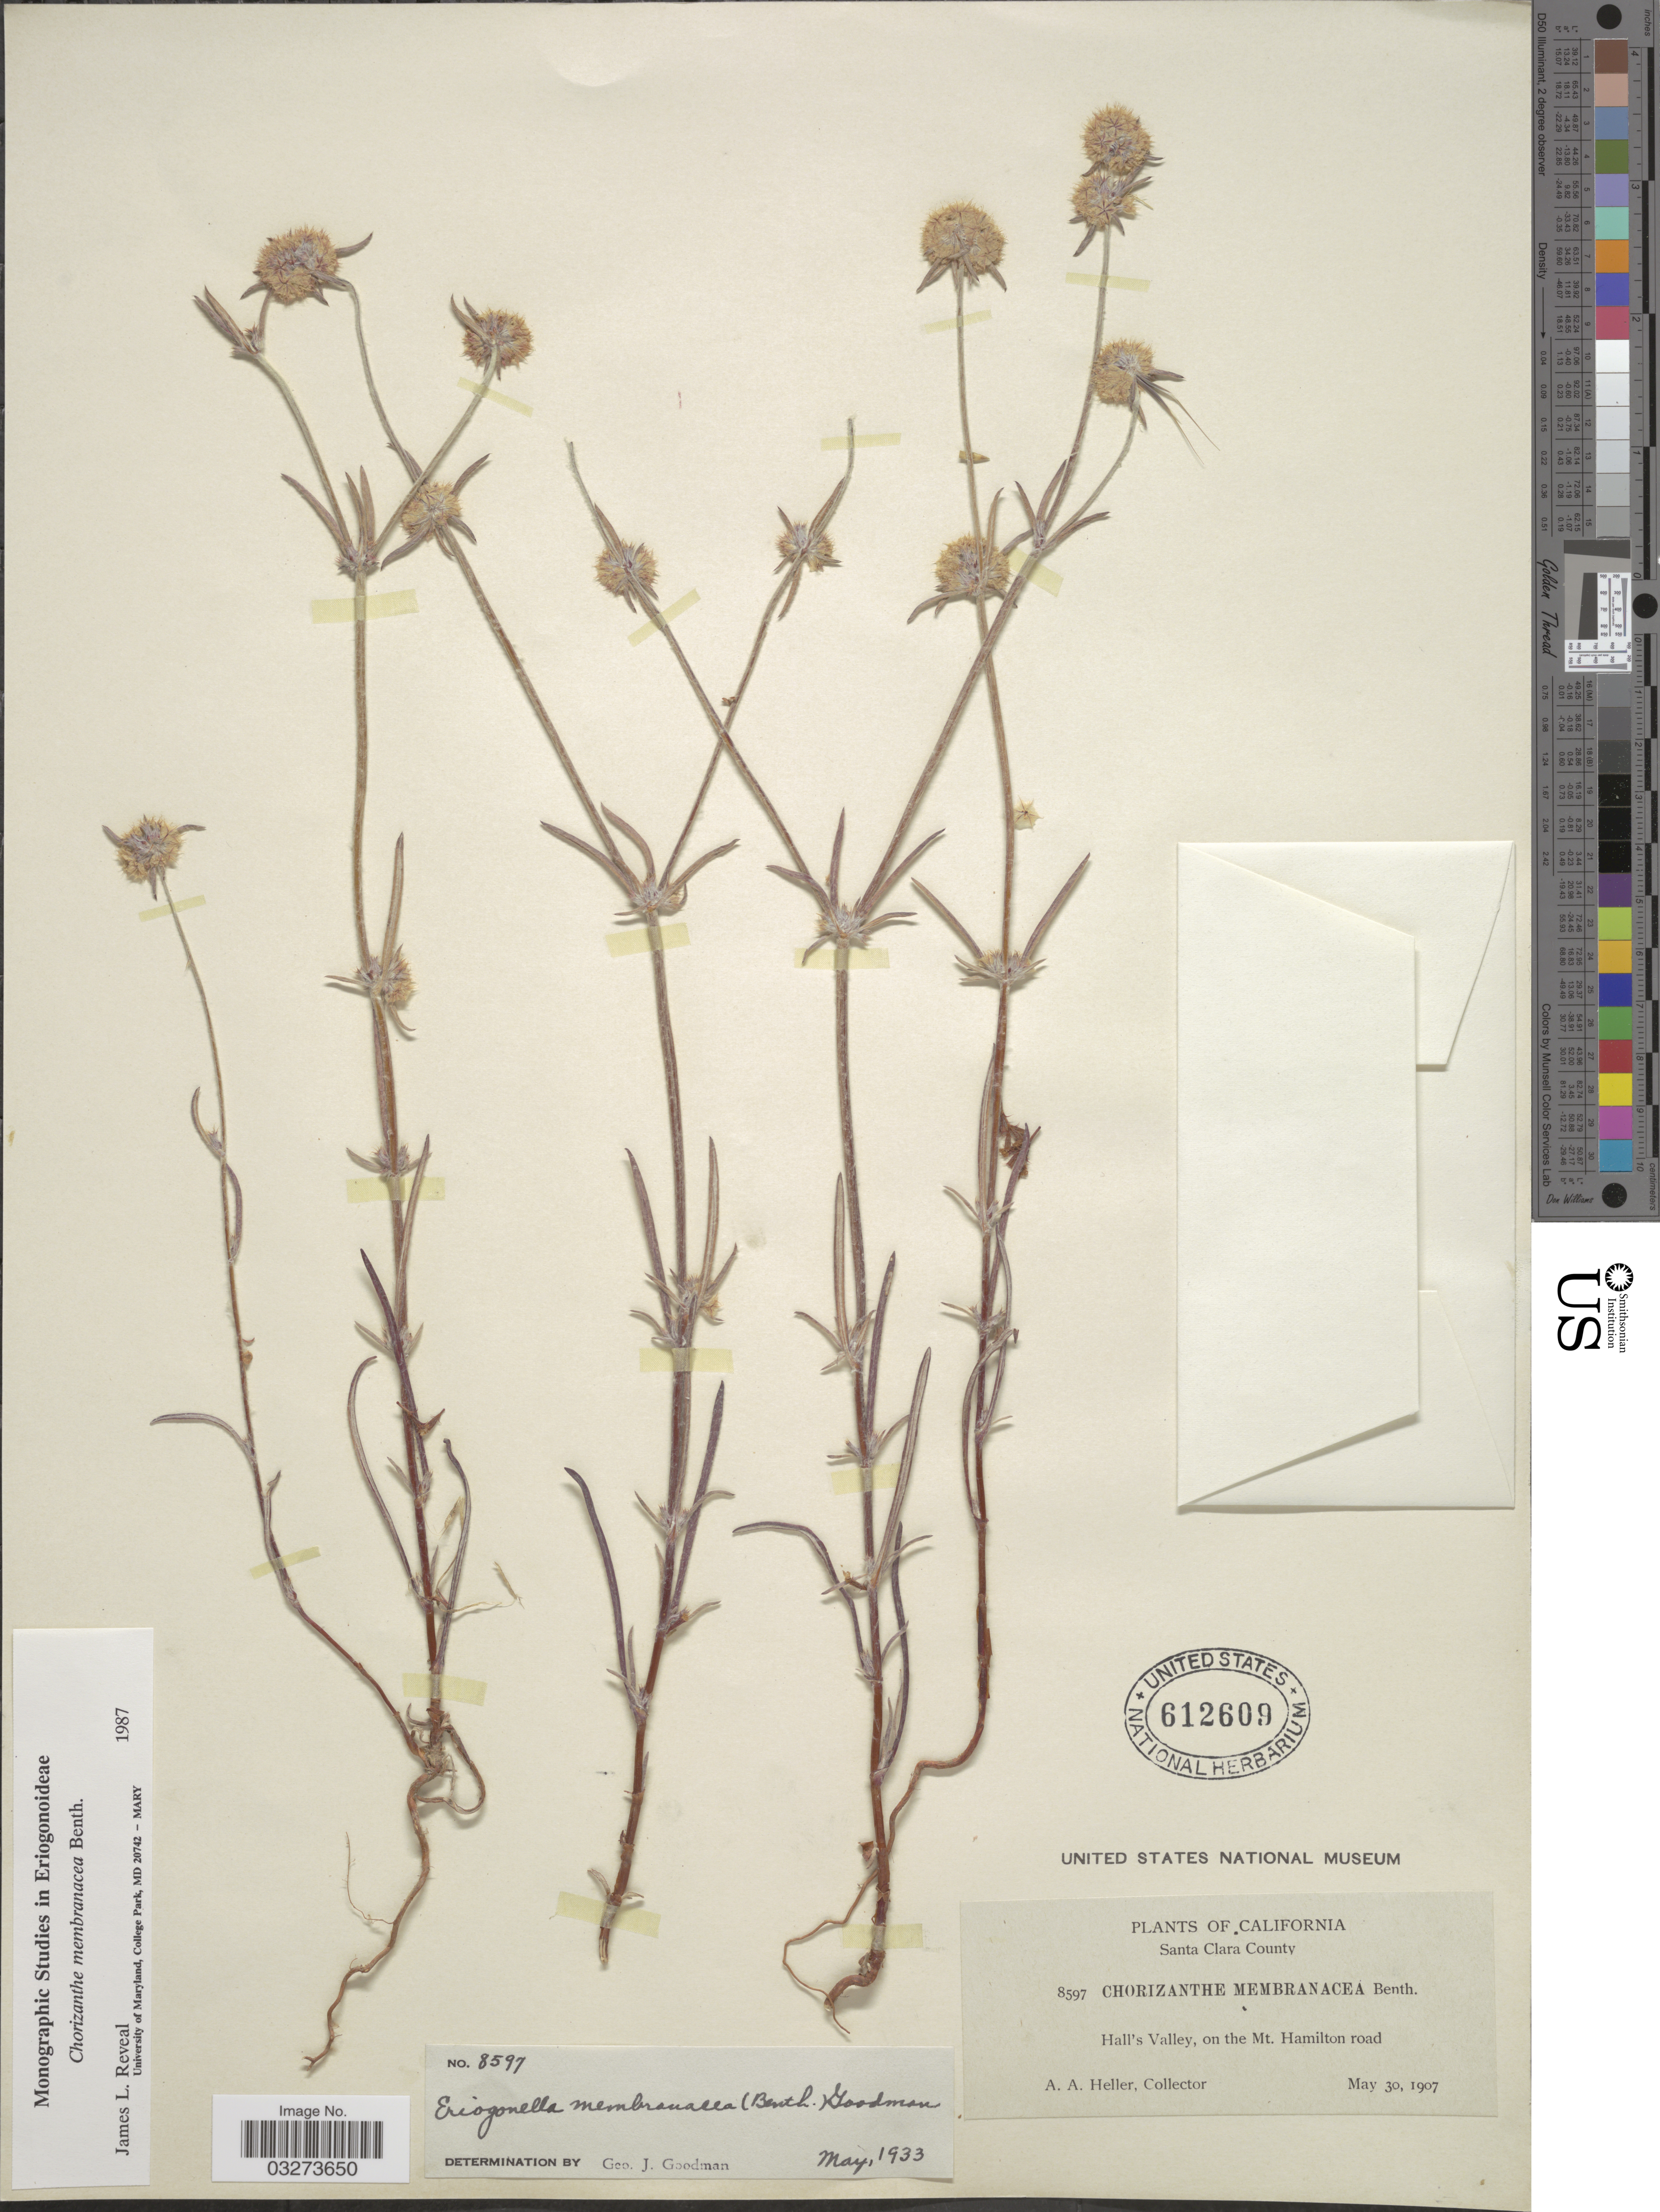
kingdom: Plantae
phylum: Tracheophyta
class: Magnoliopsida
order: Caryophyllales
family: Polygonaceae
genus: Chorizanthe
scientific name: Chorizanthe membranacea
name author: Benth.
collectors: A. A. Heller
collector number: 8597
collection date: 1907-05-30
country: United States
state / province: California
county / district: Santa Clara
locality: Santa Clara County, Hall's Valley, on the Mt. Hamilton road.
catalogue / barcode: US 612609